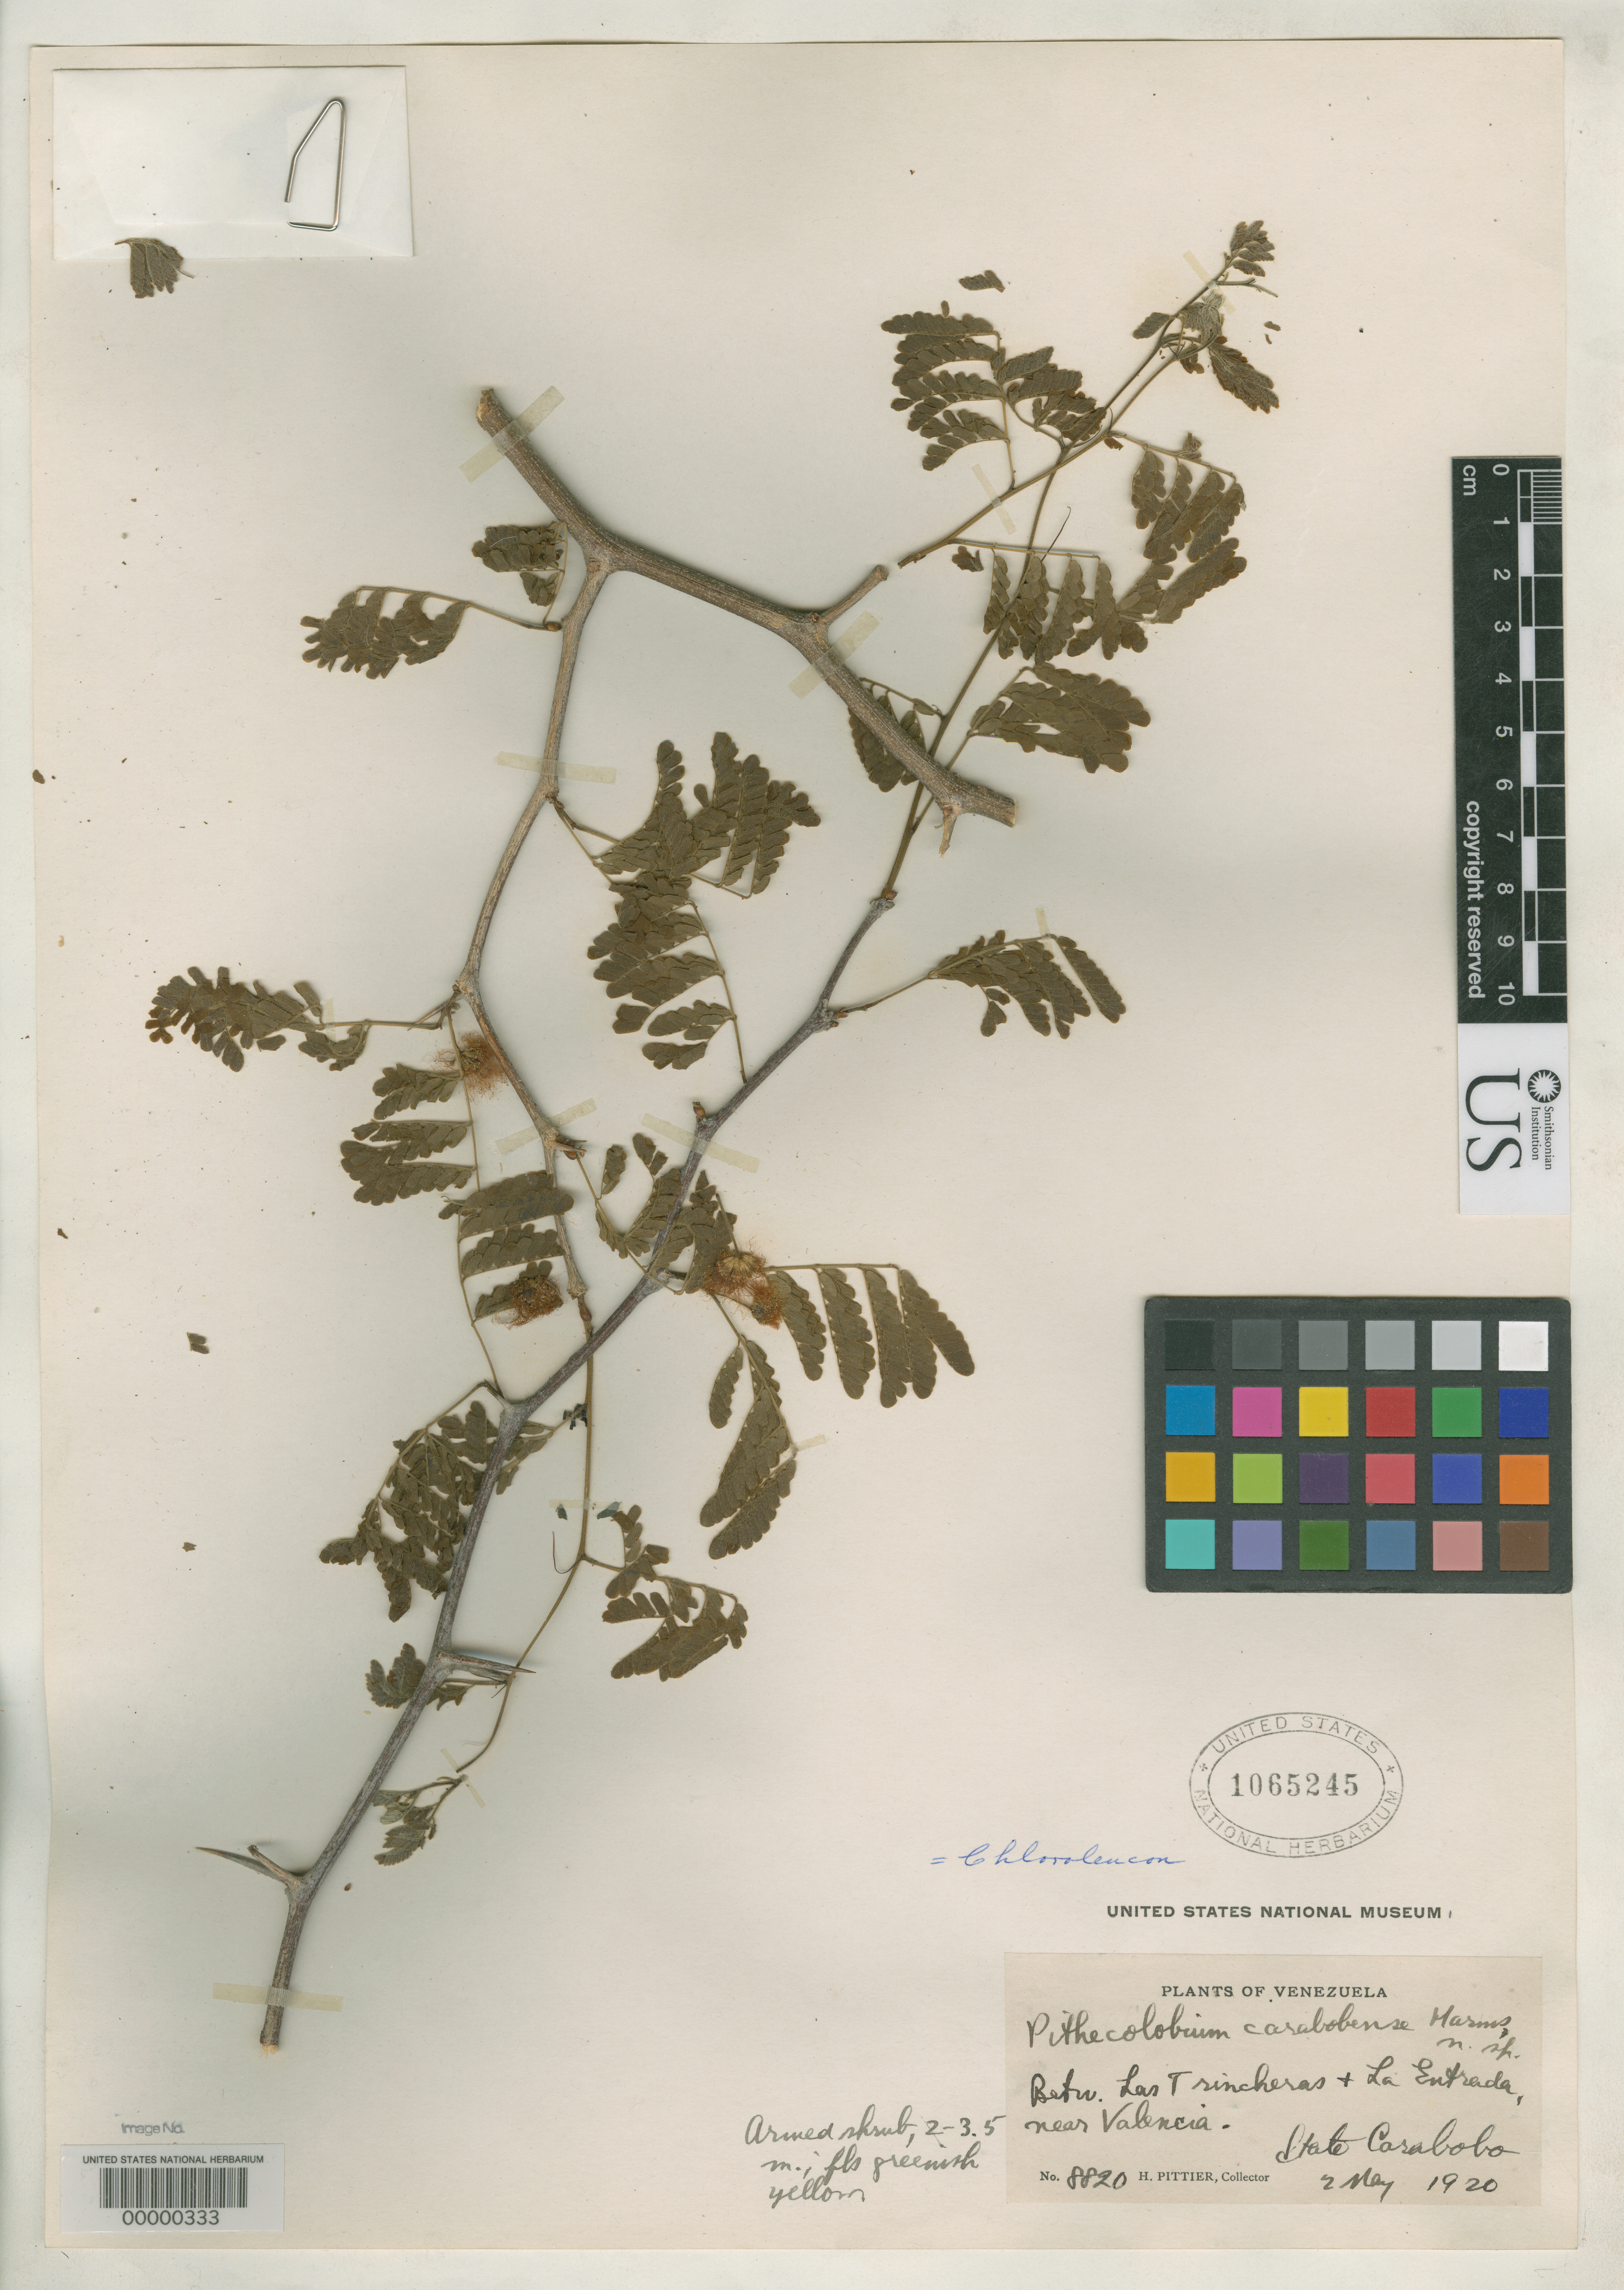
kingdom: Plantae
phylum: Tracheophyta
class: Magnoliopsida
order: Fabales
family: Fabaceae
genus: Pithecellobium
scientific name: Pithecellobium caraboboense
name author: Harms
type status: Isotype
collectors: H. F. Pittier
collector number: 8820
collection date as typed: May 1920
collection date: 1920-05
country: Venezuela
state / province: Carabobo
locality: Las Trincheras, La Entrada.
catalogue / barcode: US 1065245